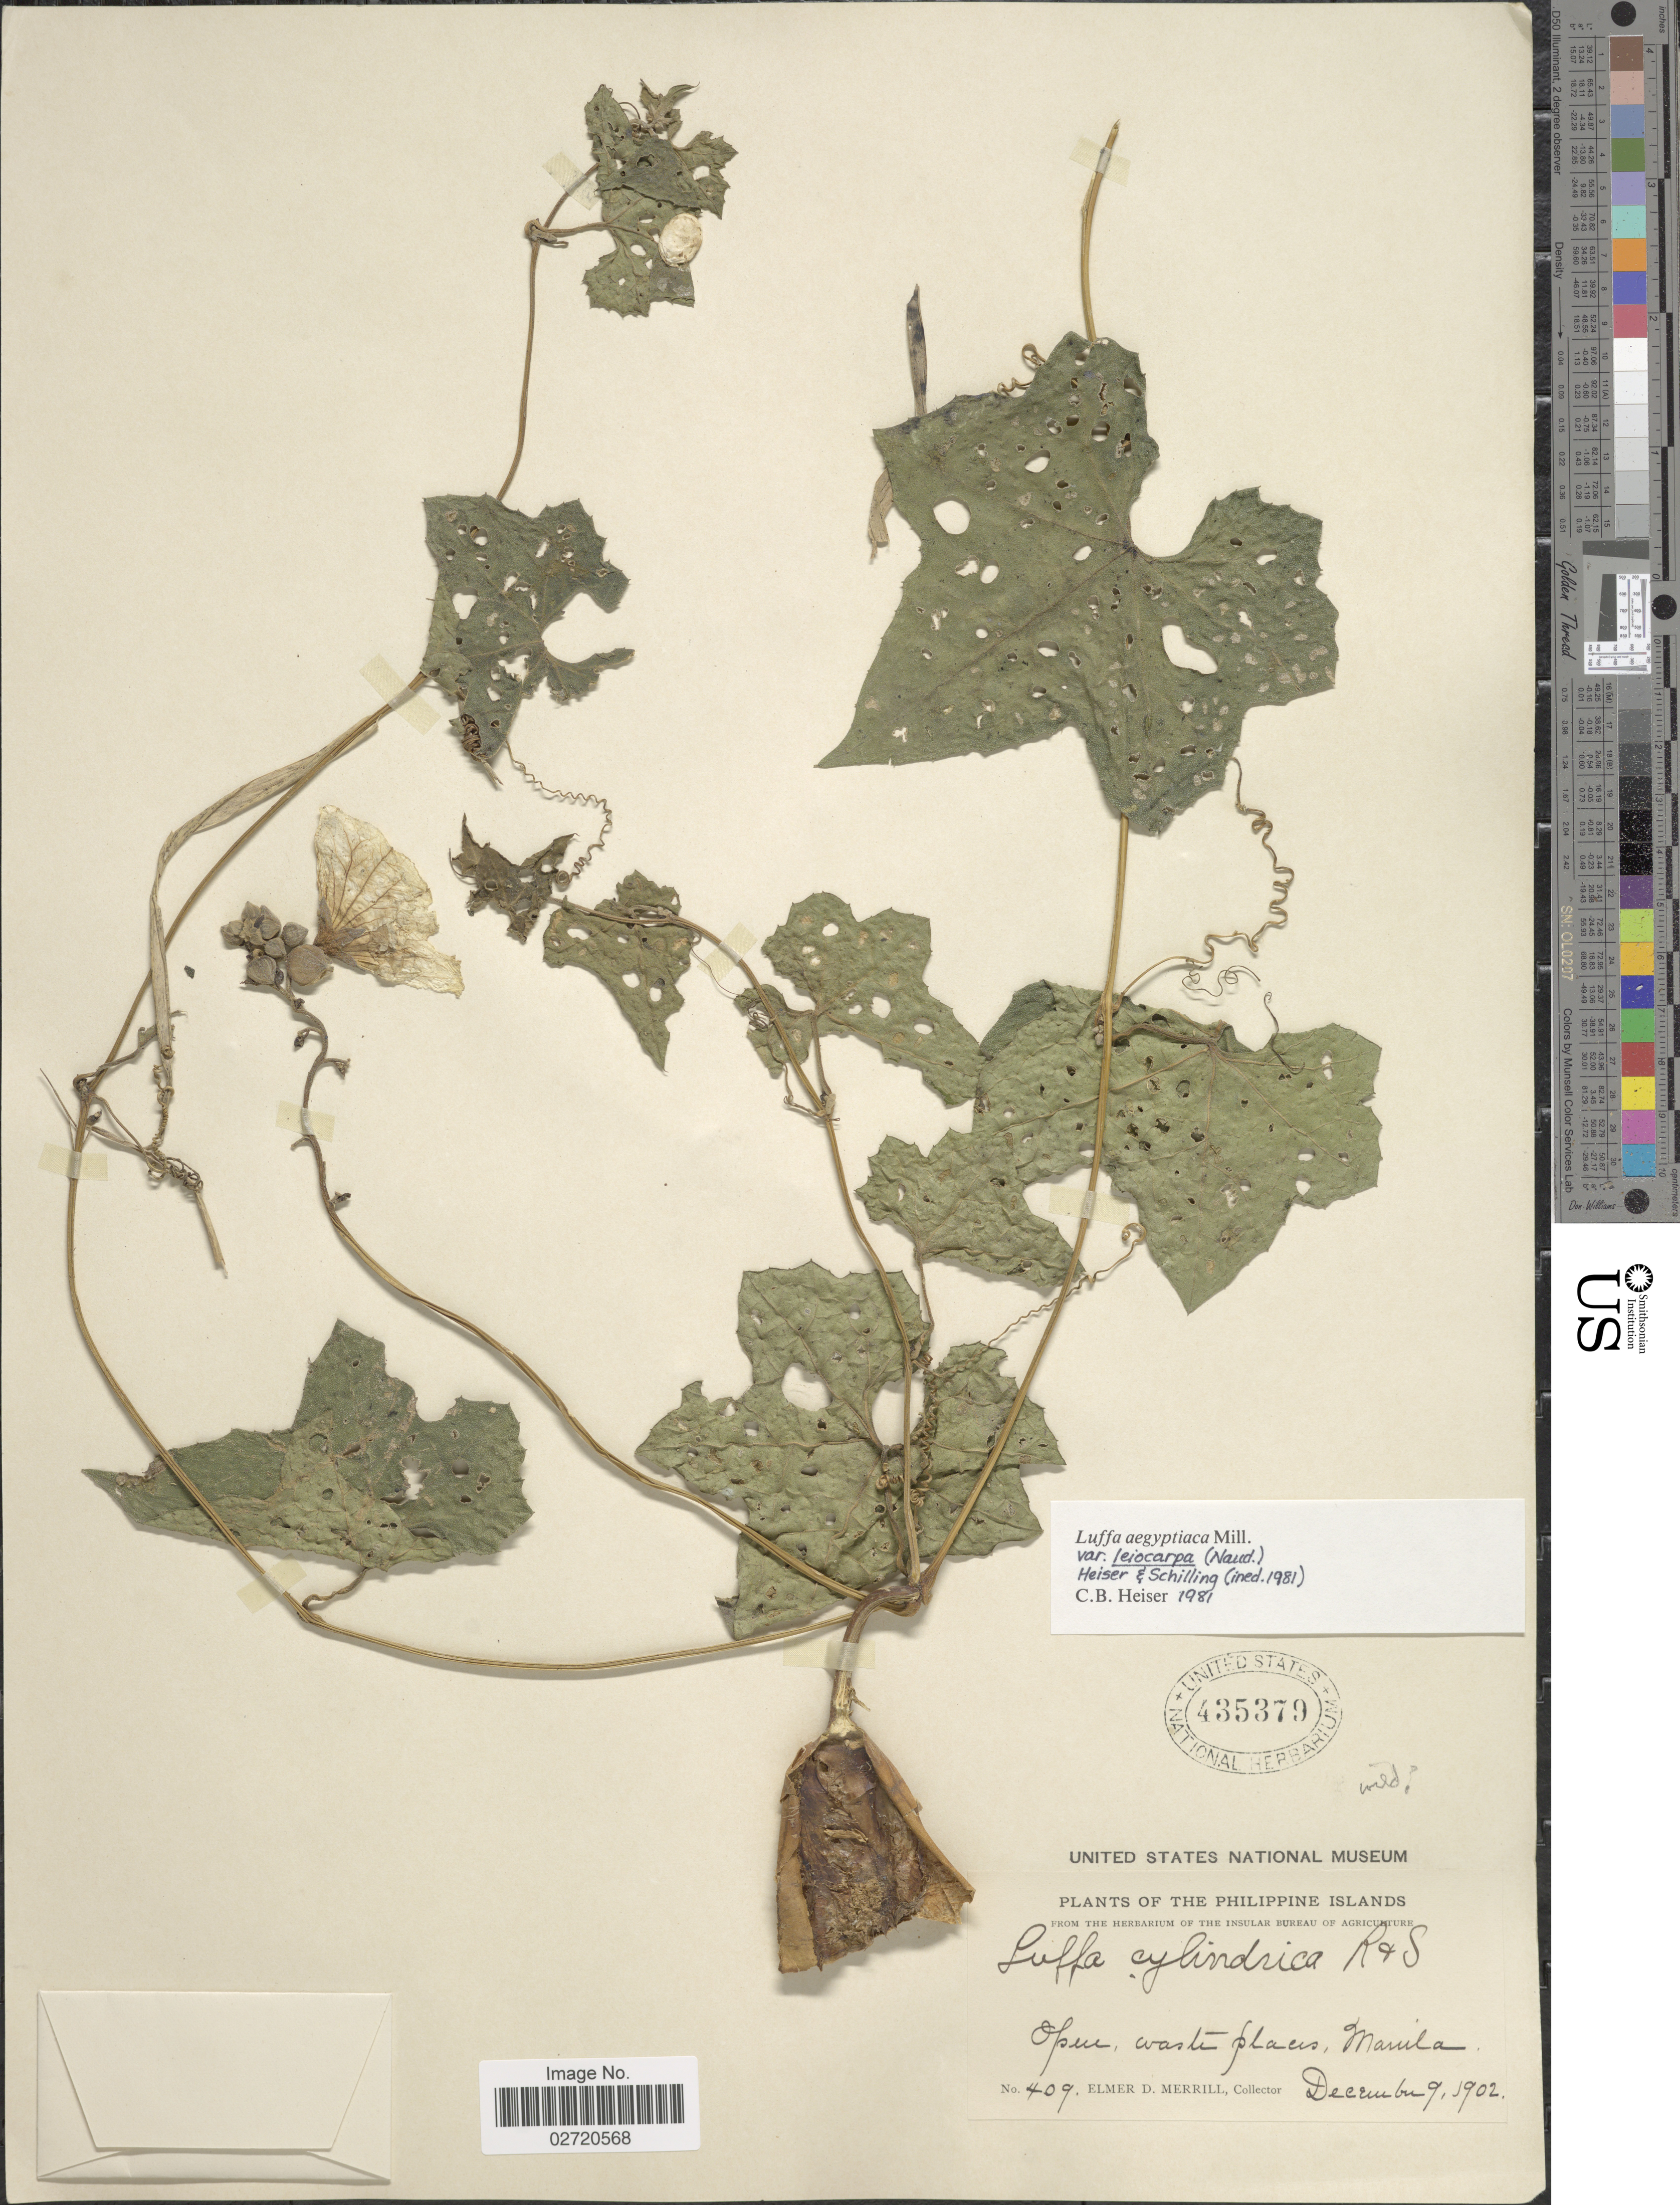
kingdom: Plantae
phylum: Tracheophyta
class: Magnoliopsida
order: Cucurbitales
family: Cucurbitaceae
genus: Luffa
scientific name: Luffa aegyptiaca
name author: Mill.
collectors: E. D. Merrill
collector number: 409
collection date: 1902-12-09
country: Philippines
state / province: National Capital Region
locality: Opui, waste places, Manila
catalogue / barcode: US 435379